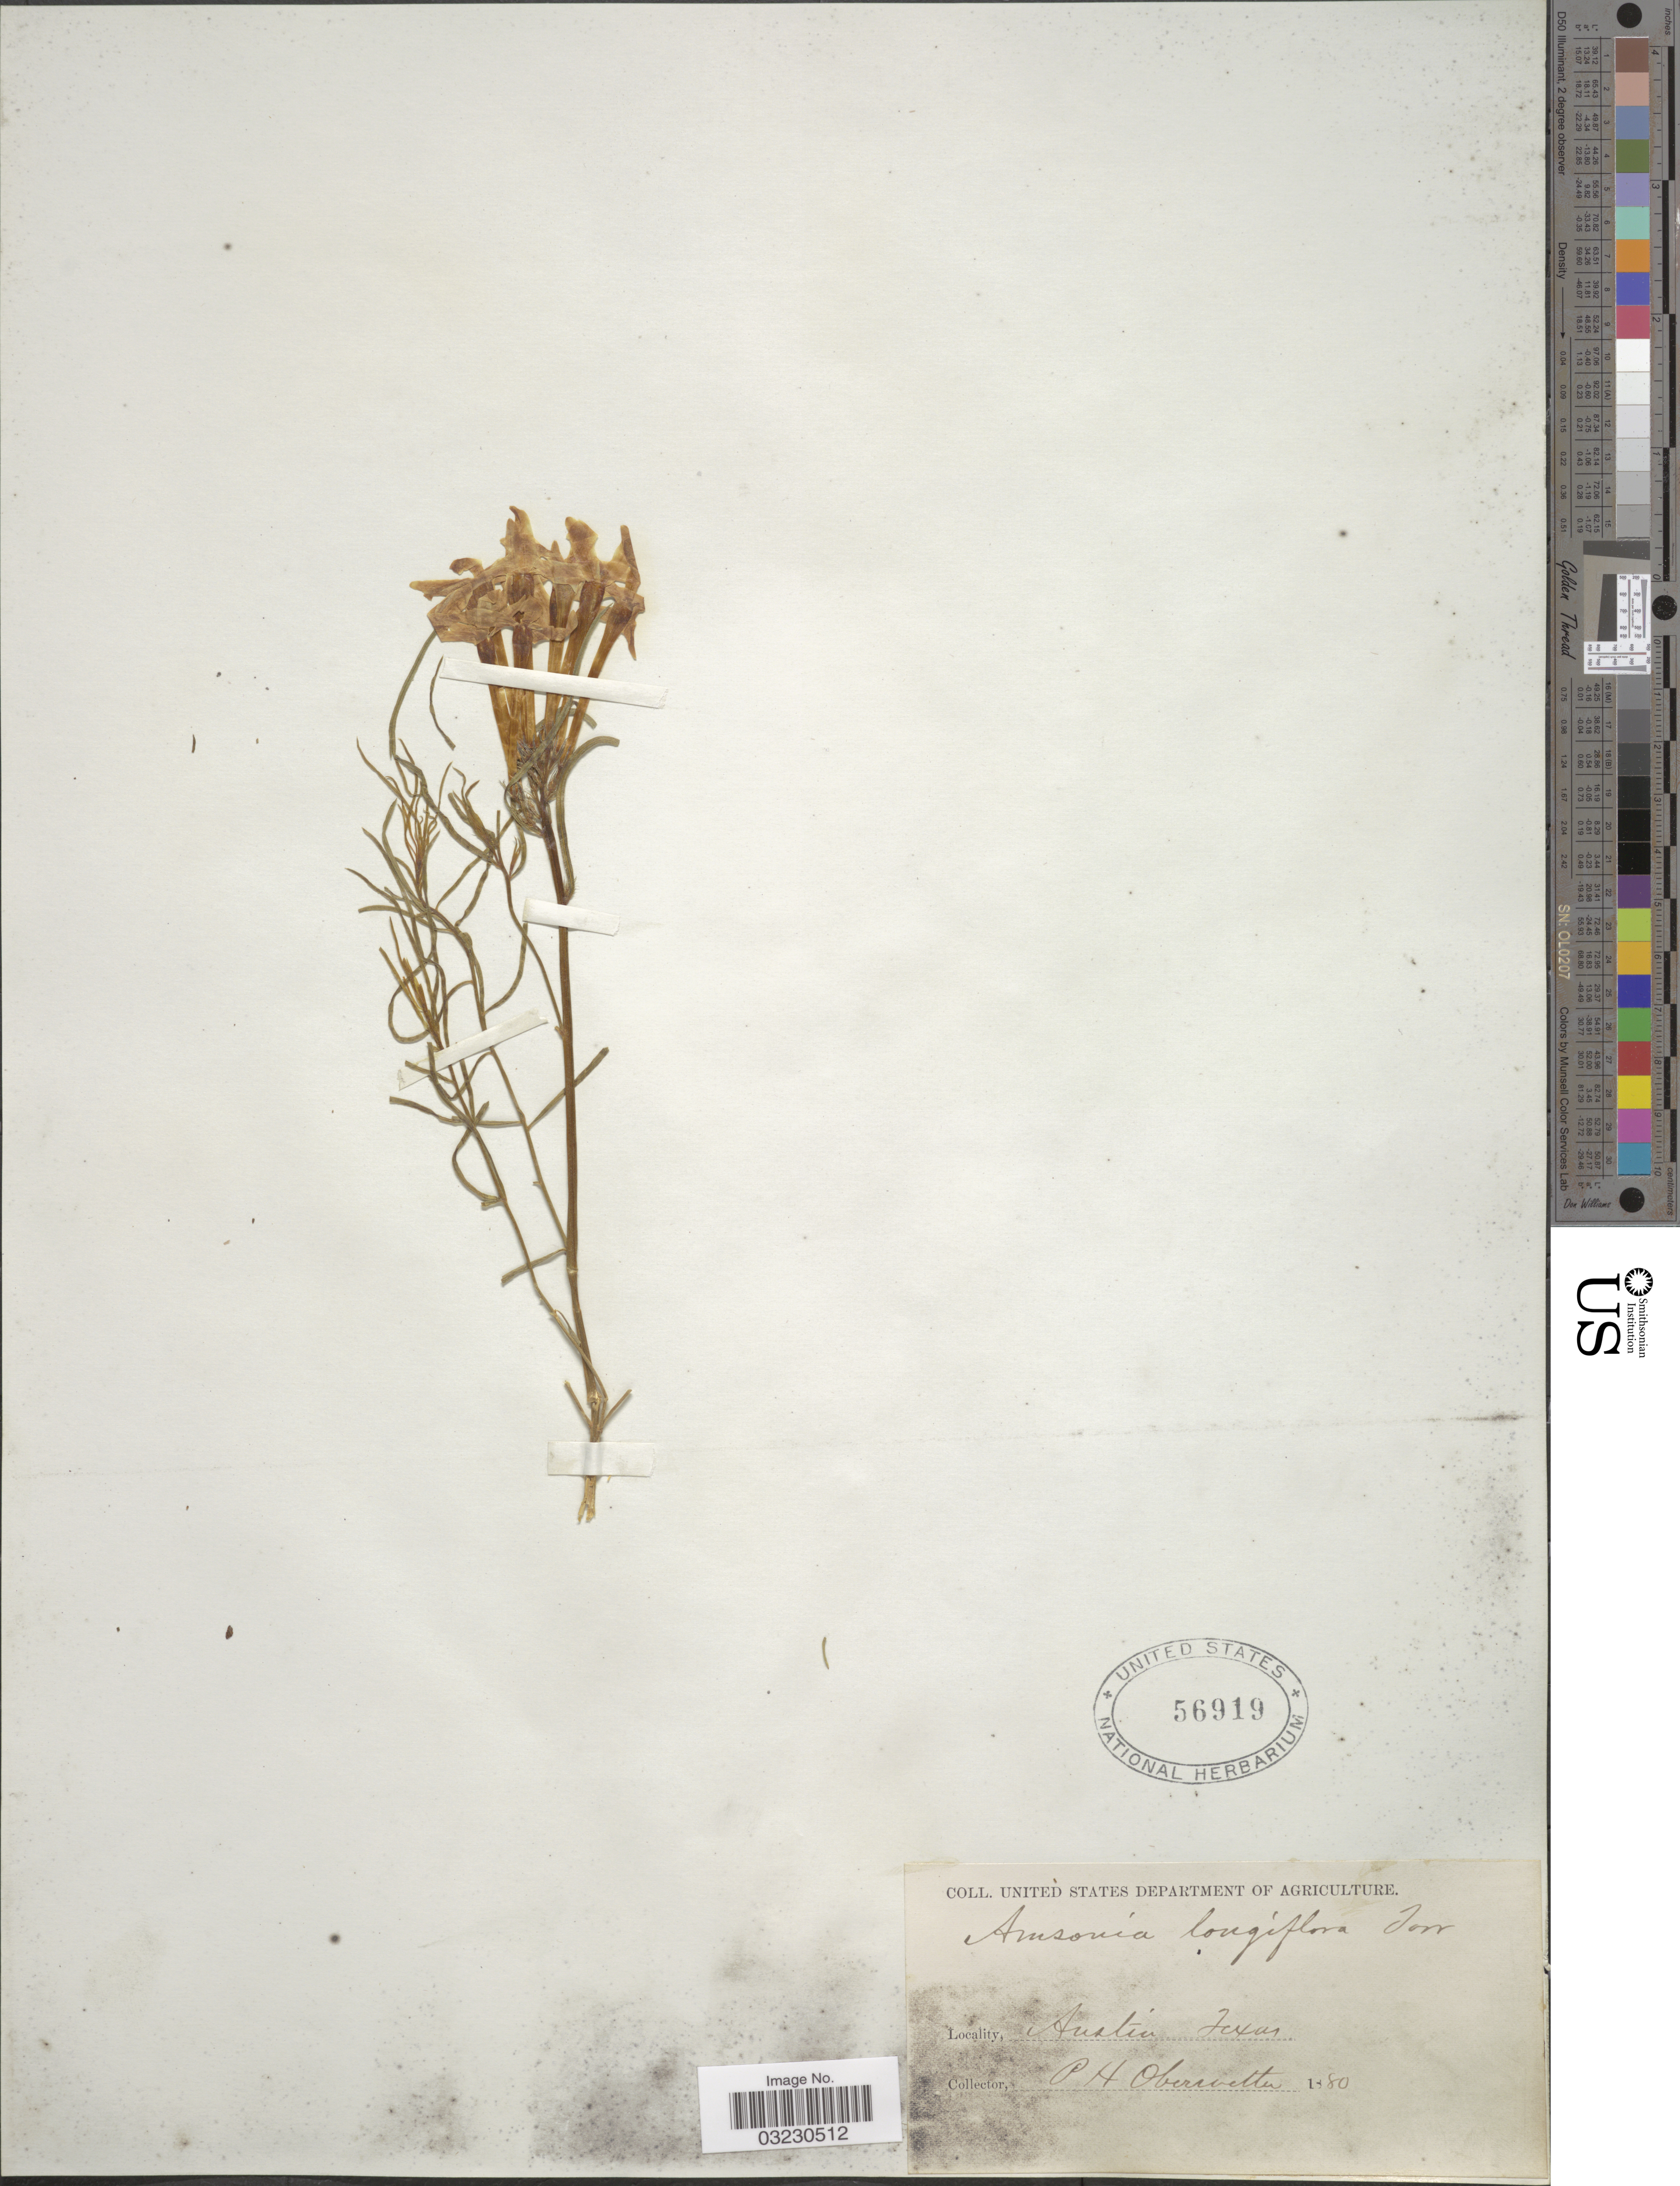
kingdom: Plantae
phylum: Tracheophyta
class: Magnoliopsida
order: Gentianales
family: Apocynaceae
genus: Amsonia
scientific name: Amsonia longiflora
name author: Torr.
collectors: O. Oberwetta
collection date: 1880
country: United States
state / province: Texas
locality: Austin.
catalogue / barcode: US 56919